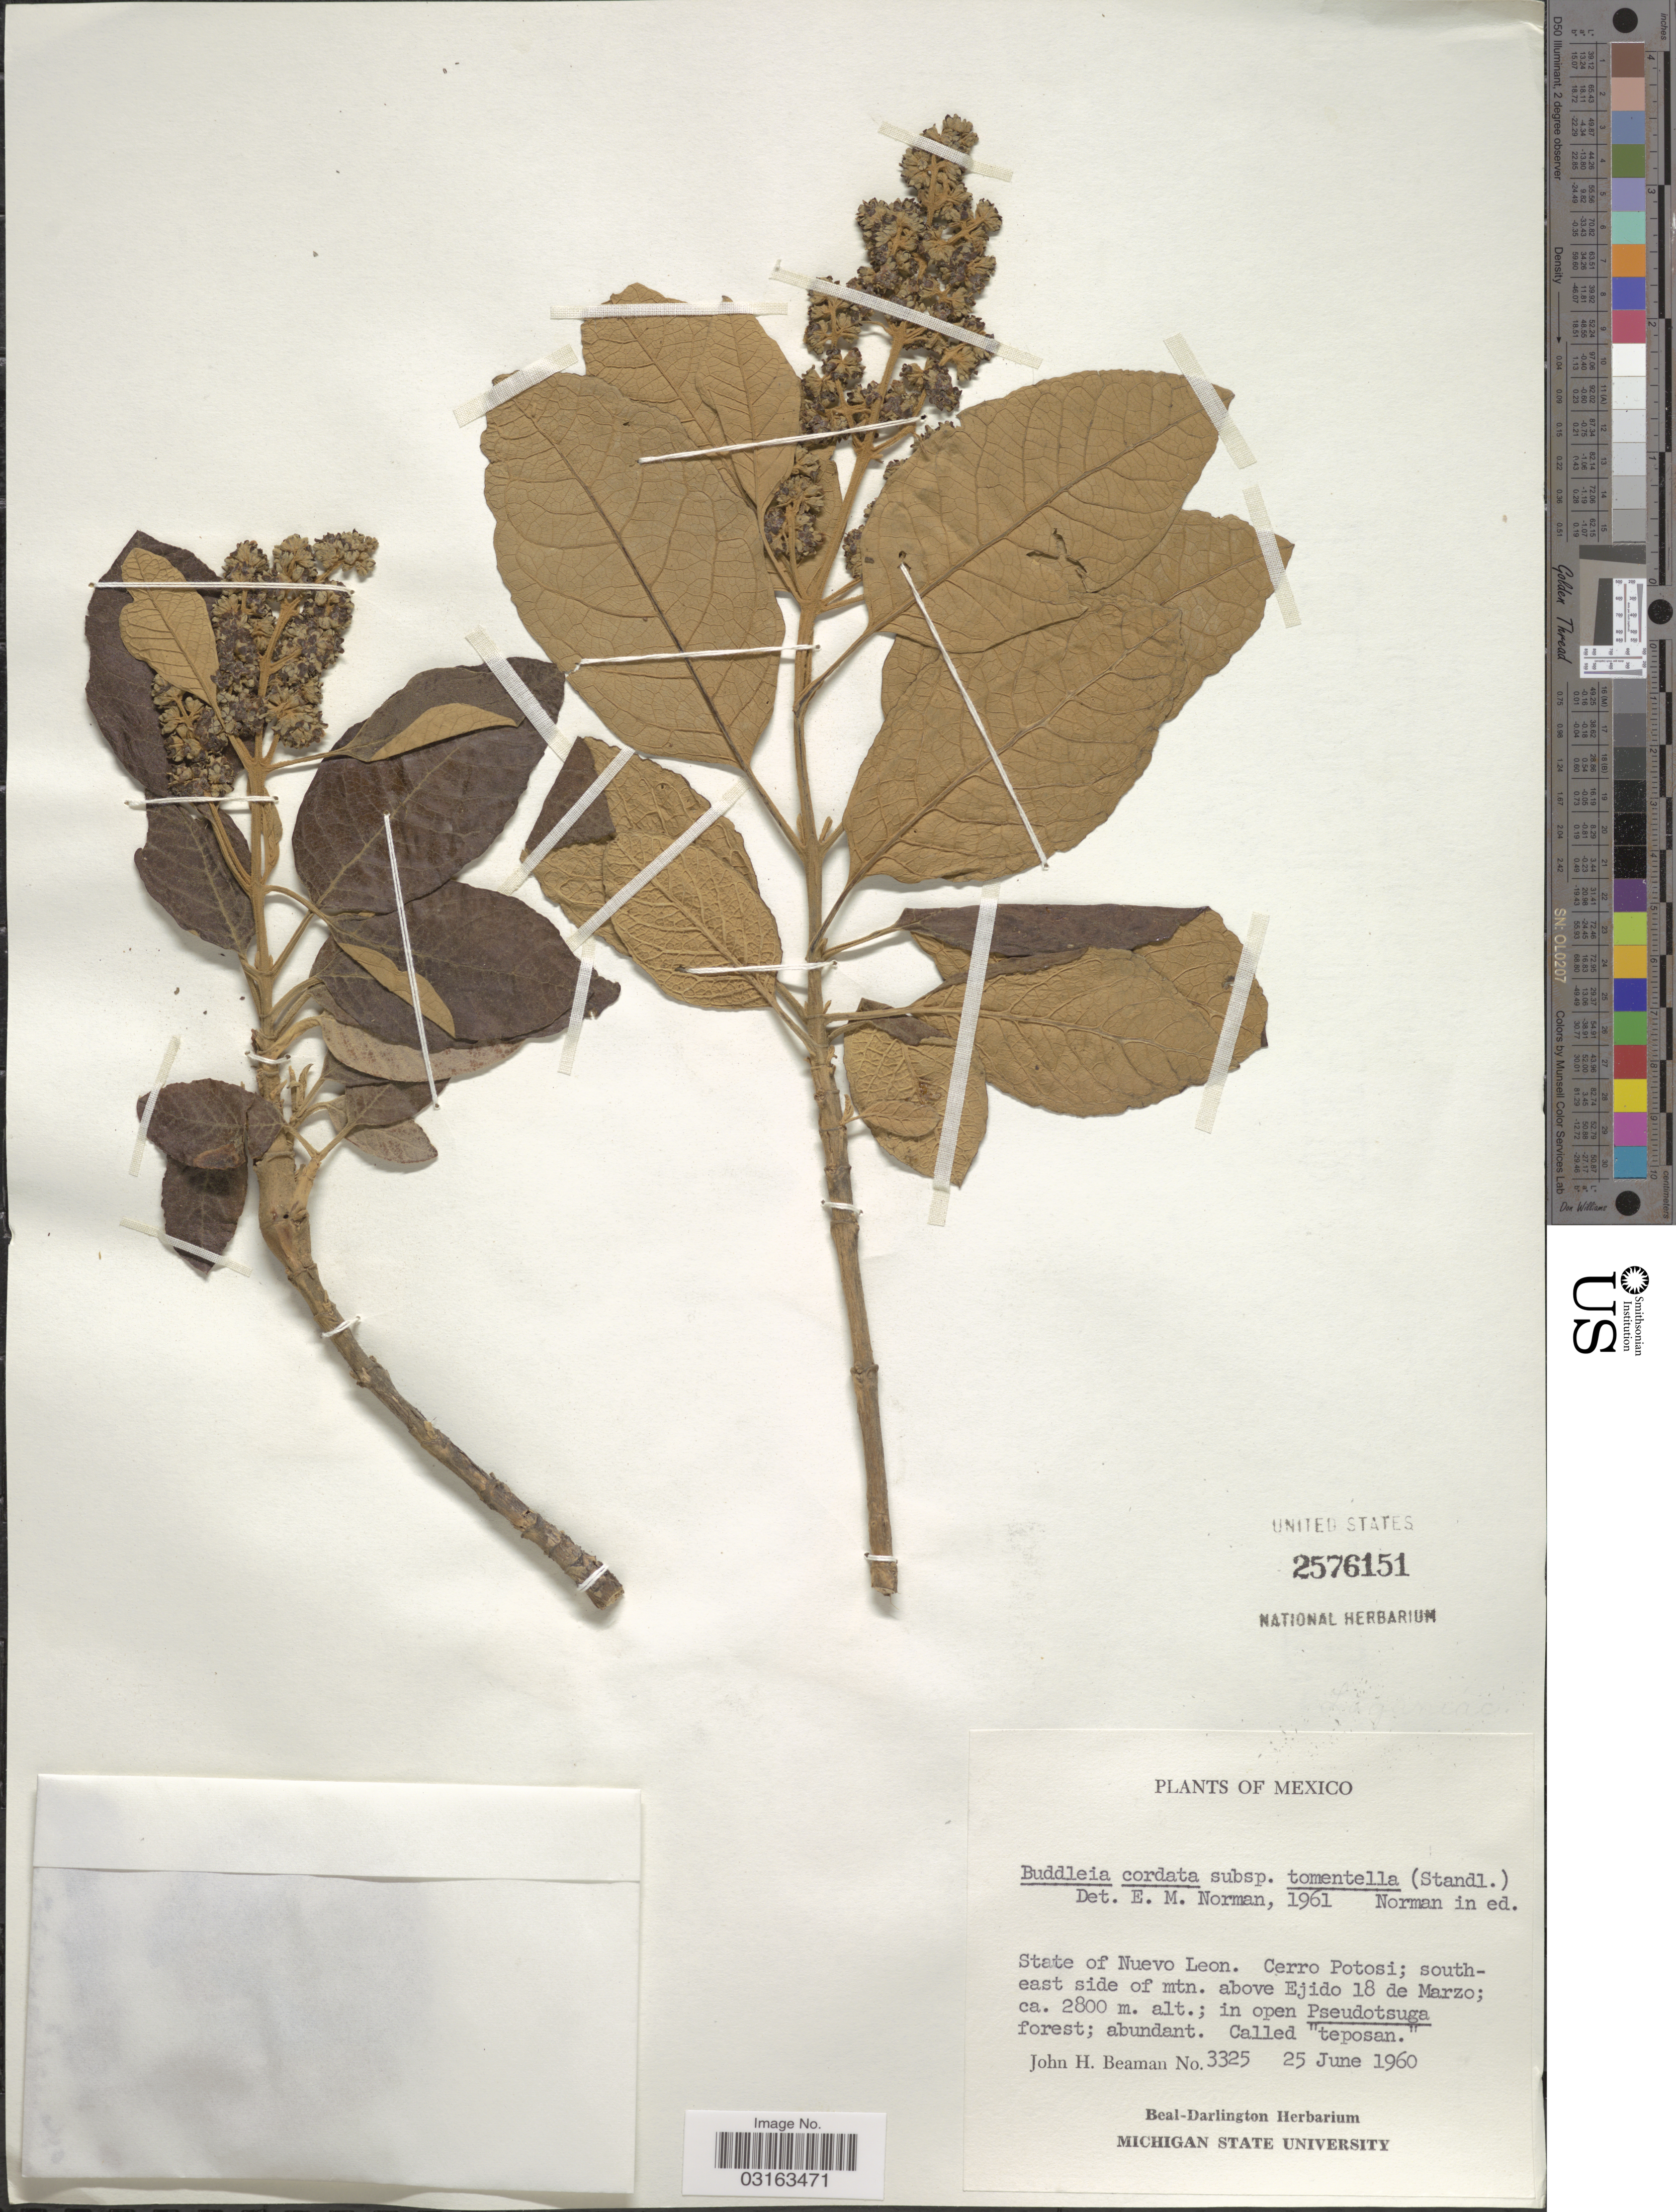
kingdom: Plantae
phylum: Tracheophyta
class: Magnoliopsida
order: Lamiales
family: Scrophulariaceae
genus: Buddleja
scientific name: Buddleja cordata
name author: Kunth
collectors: J. H. Beaman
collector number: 3325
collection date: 1960-06-25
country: Mexico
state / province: Nuevo León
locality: Cerro Potosi; southeast side of mtn. above Ejido 18 de Marzo [unsure placement]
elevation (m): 2800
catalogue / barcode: US 2576151